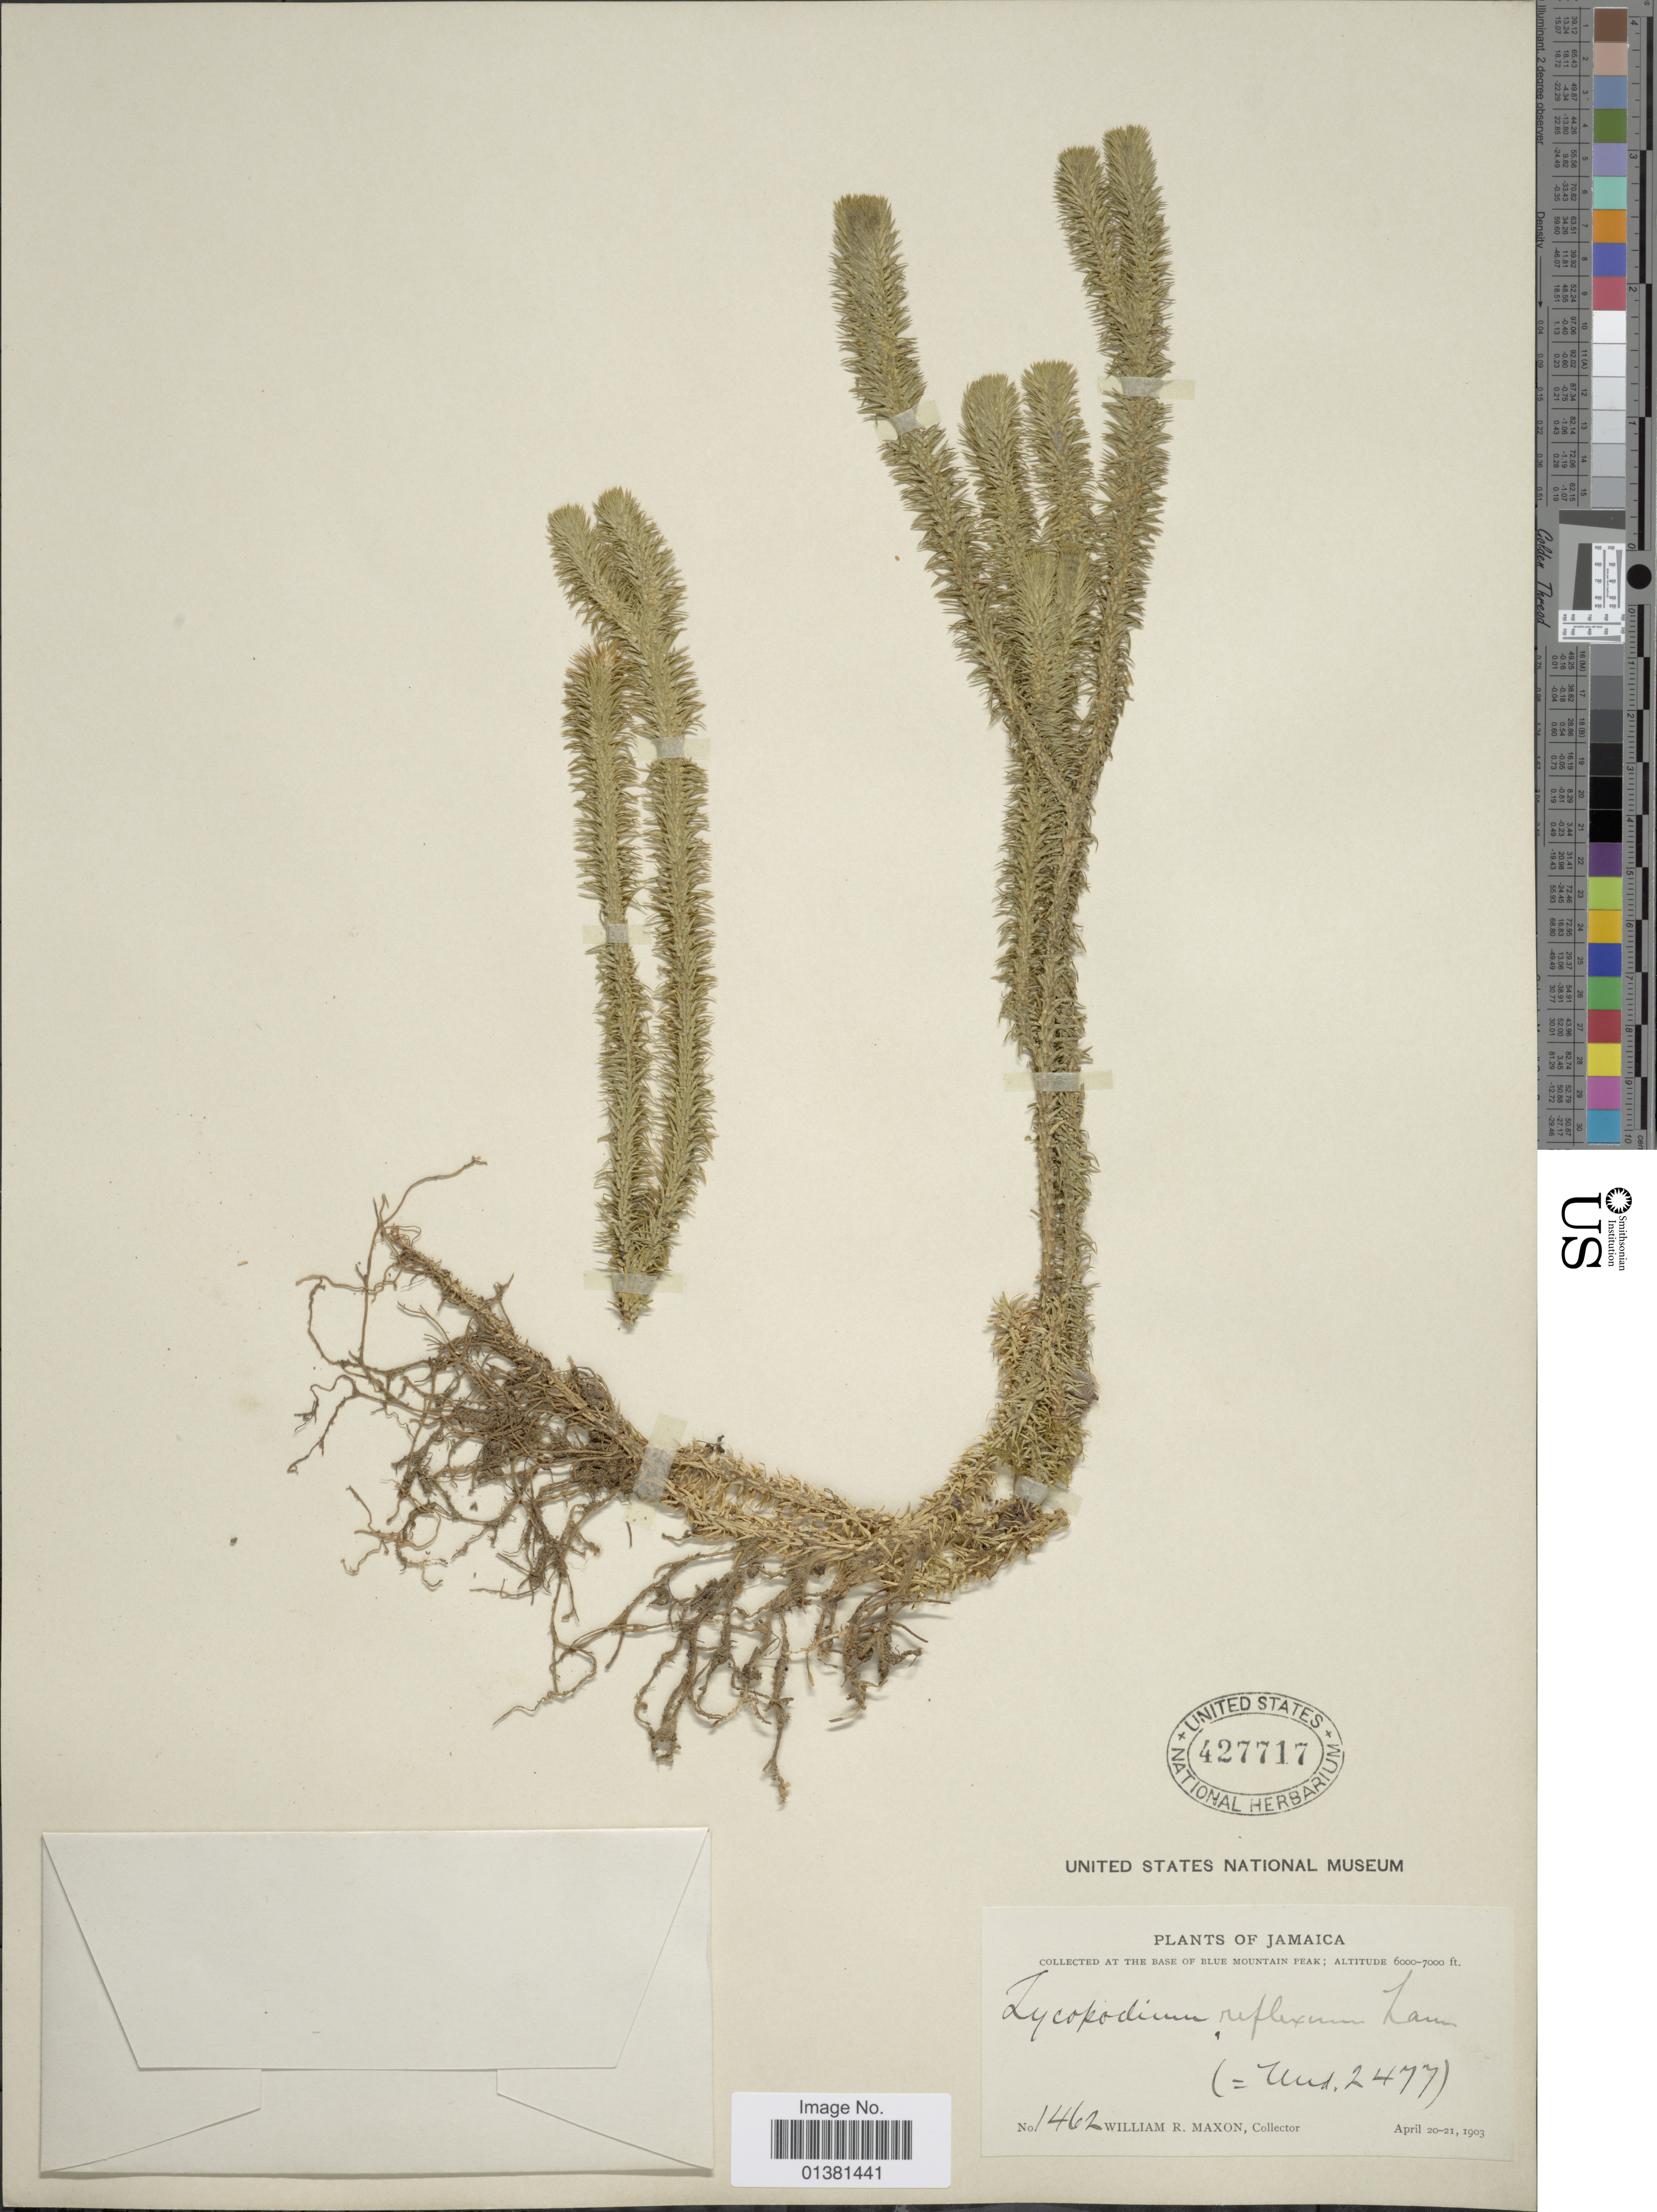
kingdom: Plantae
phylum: Tracheophyta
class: Lycopodiopsida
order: Lycopodiales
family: Lycopodiaceae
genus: Phlegmariurus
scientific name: Phlegmariurus reflexus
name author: (Lam.) B. Øllg.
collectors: W. R. Maxon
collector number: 1462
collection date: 1903-04-20/1903-04-21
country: Jamaica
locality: At the base of blue mountain peak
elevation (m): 1829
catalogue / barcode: US 427717